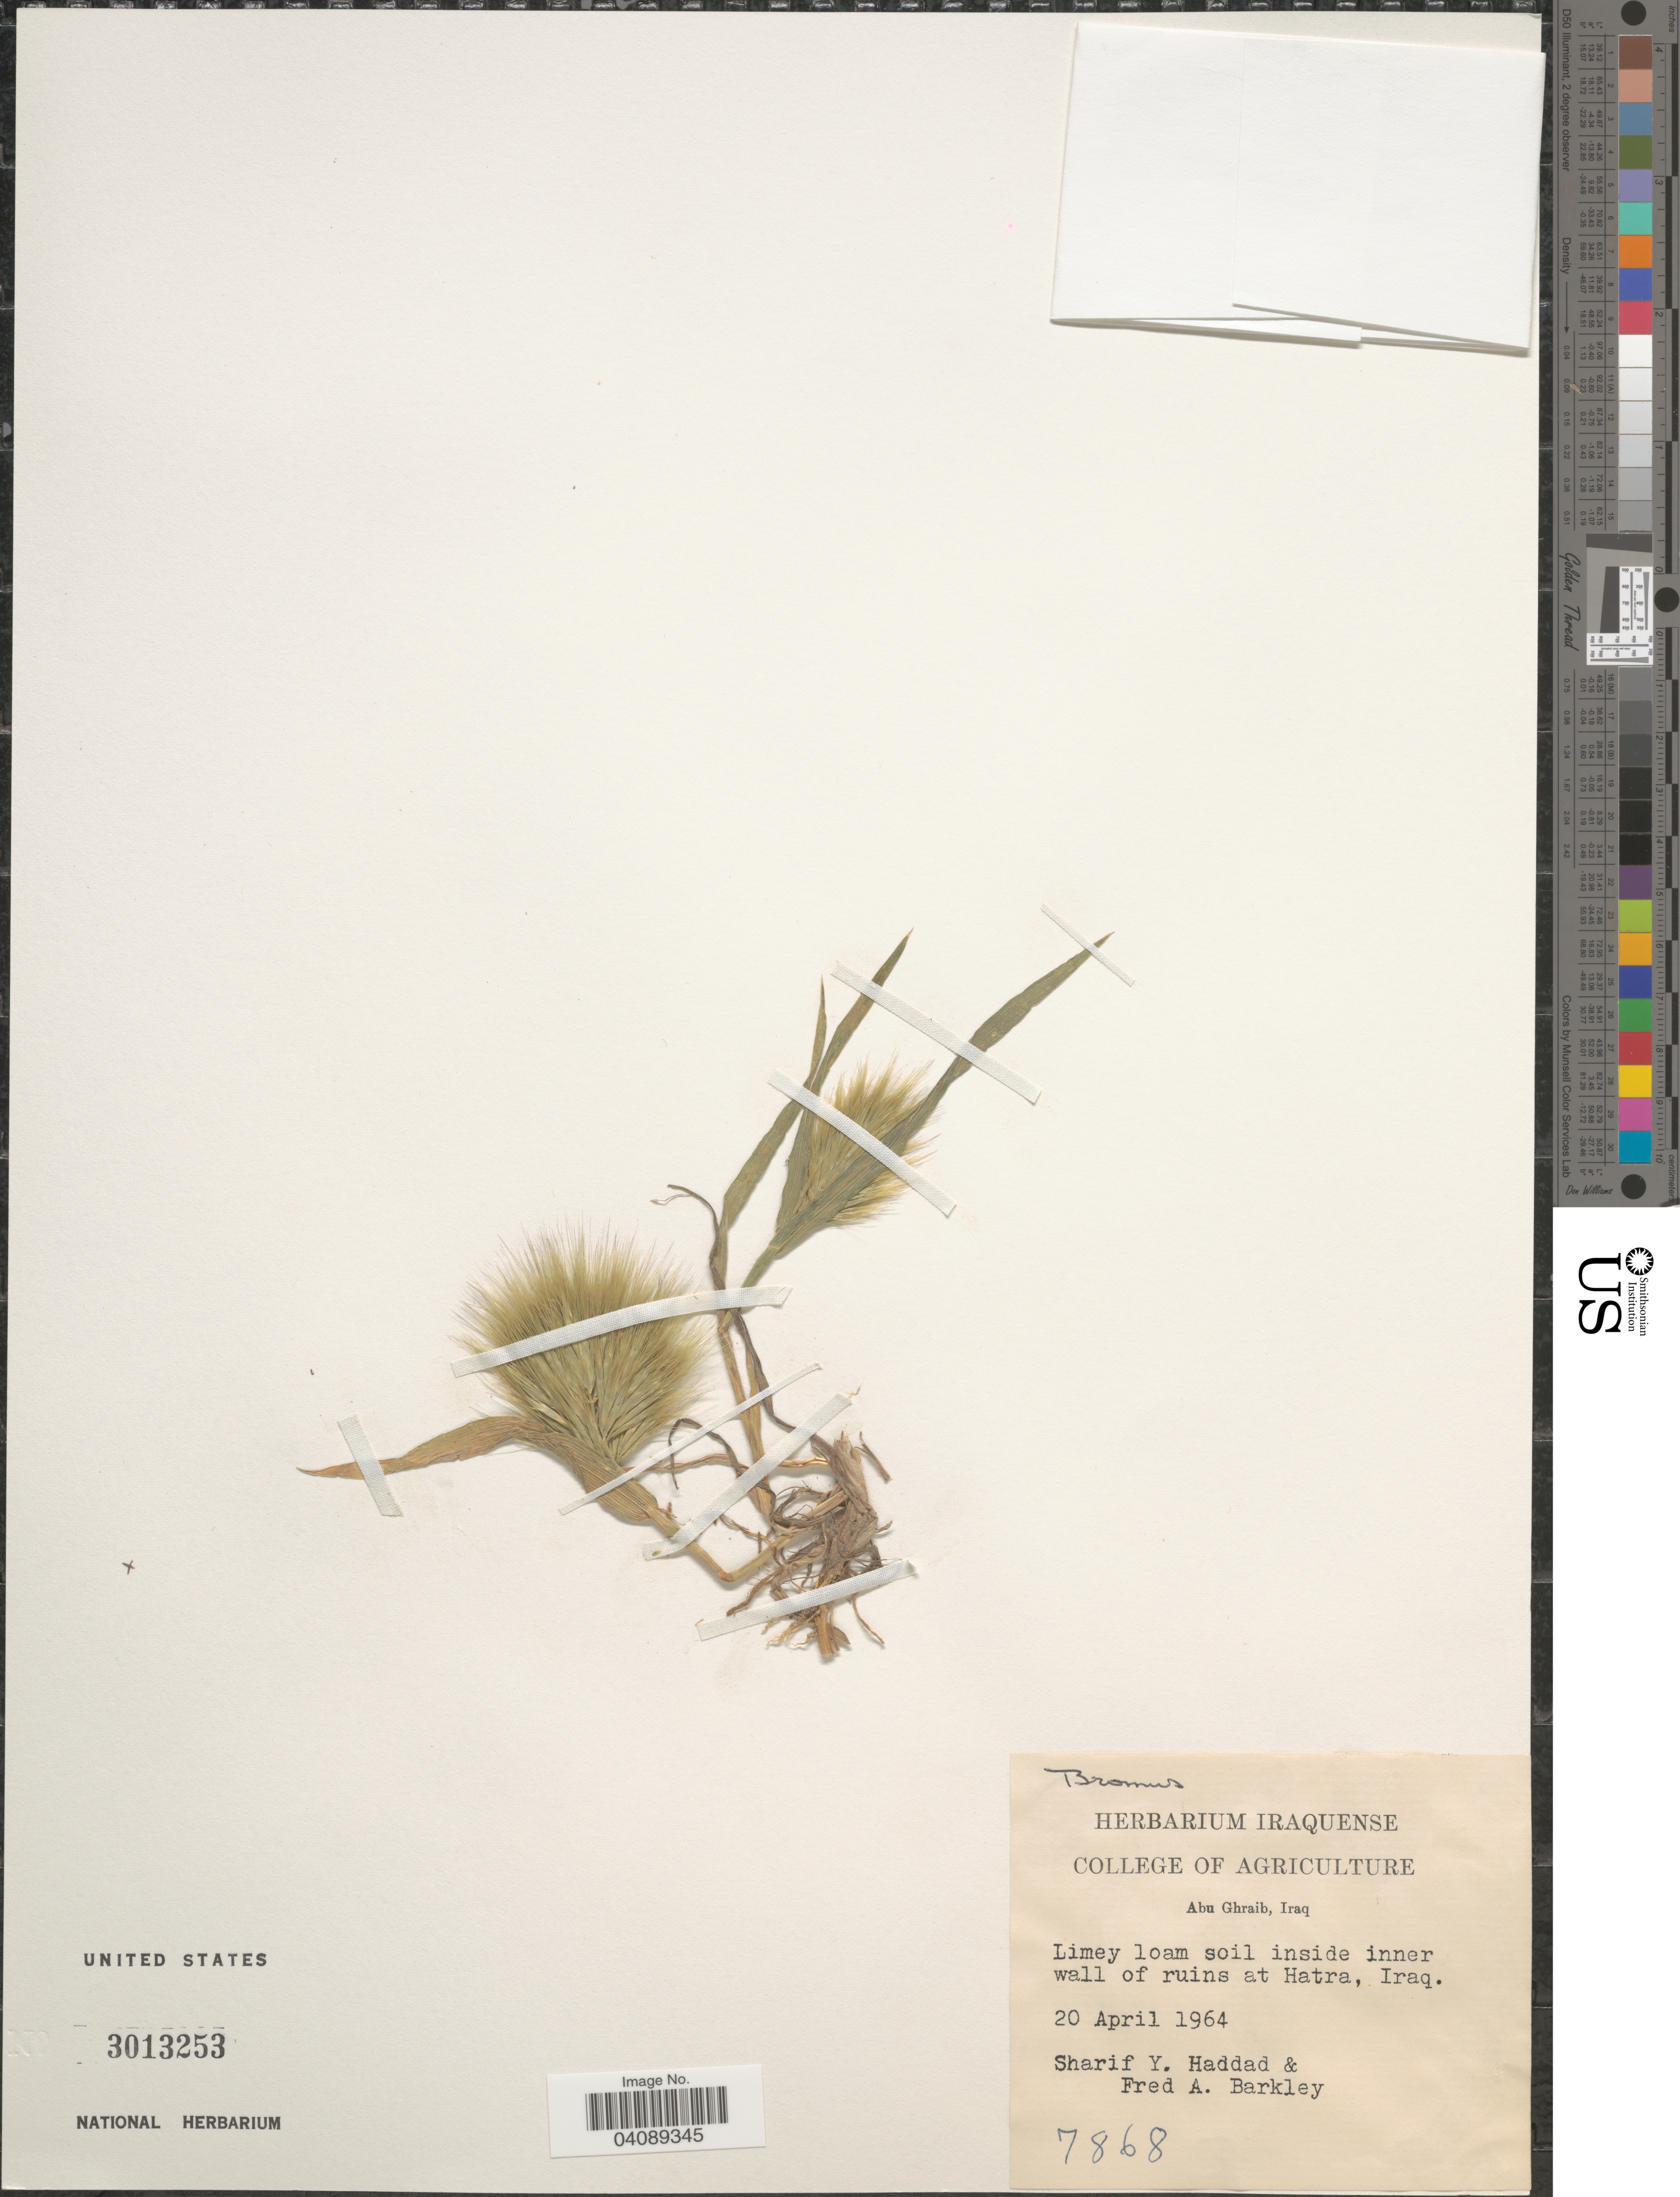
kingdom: Plantae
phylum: Tracheophyta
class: Liliopsida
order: Poales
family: Poaceae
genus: Bromus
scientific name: Bromus sp.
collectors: S. Haddad & F. A. Barkley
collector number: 7868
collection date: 1964-04-20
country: Iraq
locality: Limey loam soil inside inner wall of ruins at Hatra.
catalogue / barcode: US 3013253